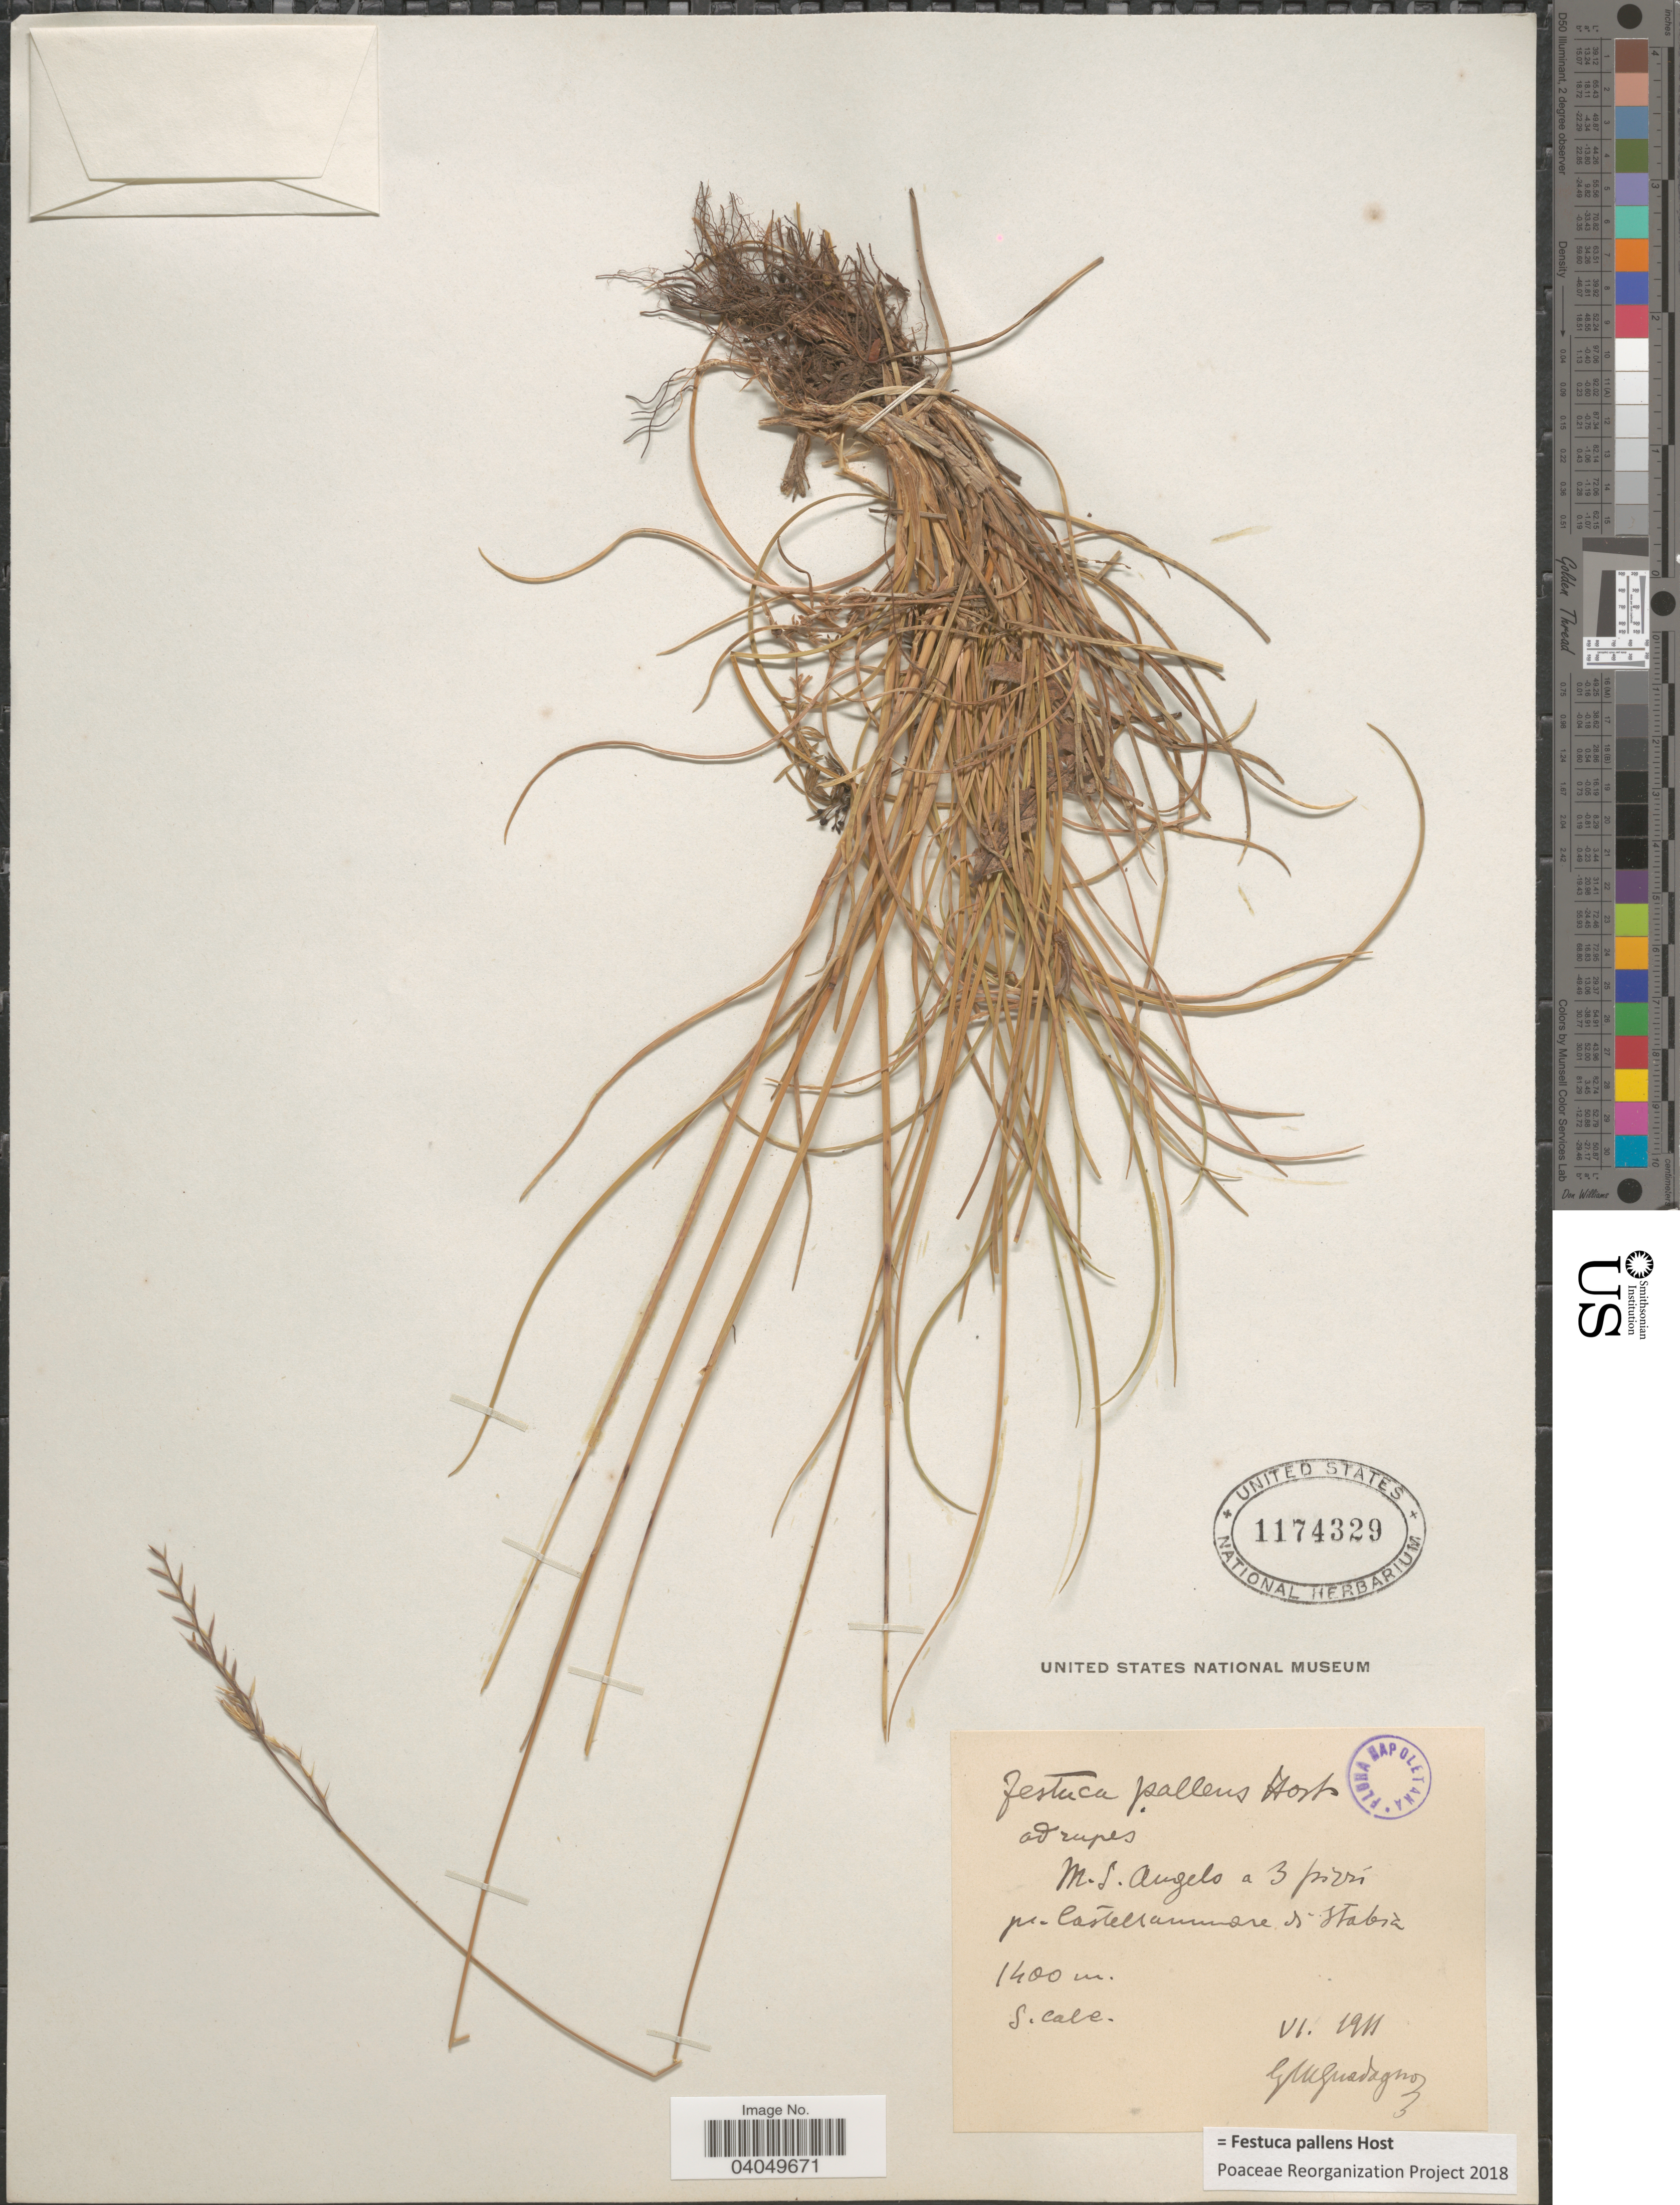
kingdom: Plantae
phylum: Tracheophyta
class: Liliopsida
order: Poales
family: Poaceae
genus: Festuca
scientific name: Festuca pallens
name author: Host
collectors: G. Urguadagnoz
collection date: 1911-06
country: Italy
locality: M.S. Angelo a 3 pivú [interpreted] pr. Castellammare di Stabia.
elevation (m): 1400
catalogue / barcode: US 1174329